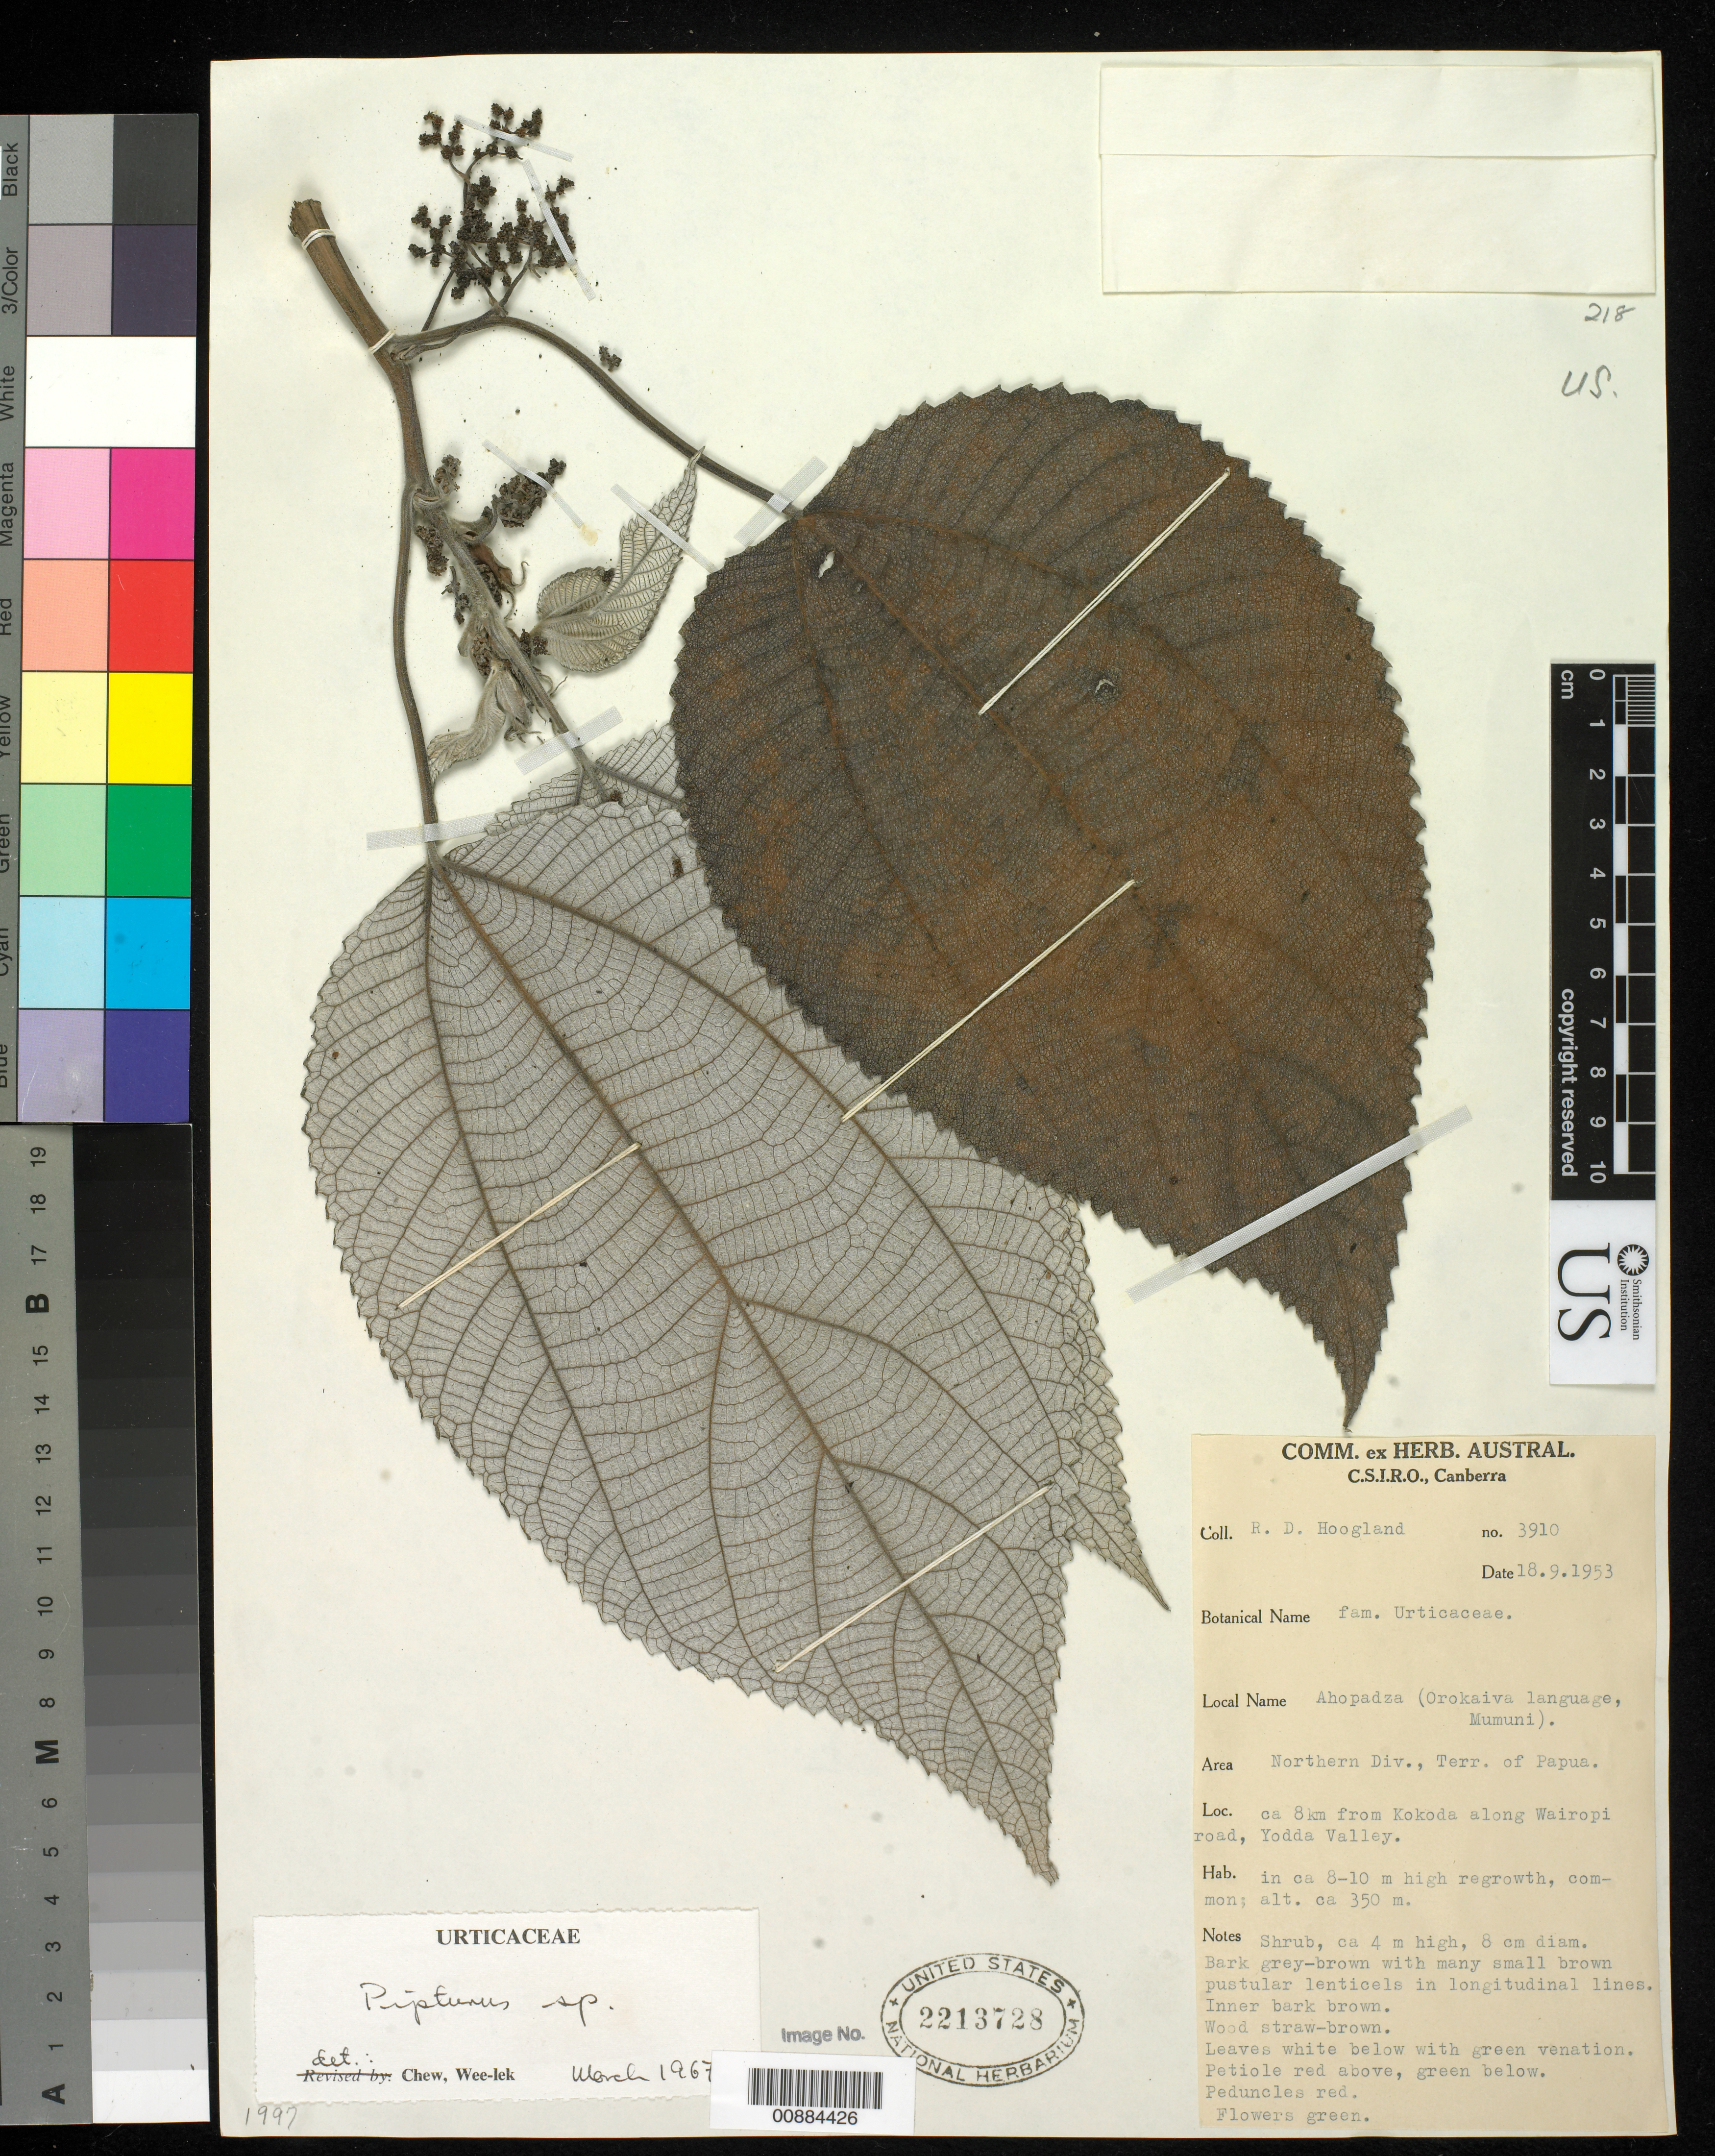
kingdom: Plantae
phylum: Tracheophyta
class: Magnoliopsida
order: Rosales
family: Urticaceae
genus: Pipturus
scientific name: Pipturus sp.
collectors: R. D. Hoogland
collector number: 3910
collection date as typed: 18 Sep 1953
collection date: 1953-09-18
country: Papua New Guinea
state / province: Northern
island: Kokoda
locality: Northern Div, Terr. Of Papua. Ca. 8km from Kokoda along Wairopi road, Yodda valley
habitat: in ca. 8-10m high regrowth, common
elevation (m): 350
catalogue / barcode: US 2213728